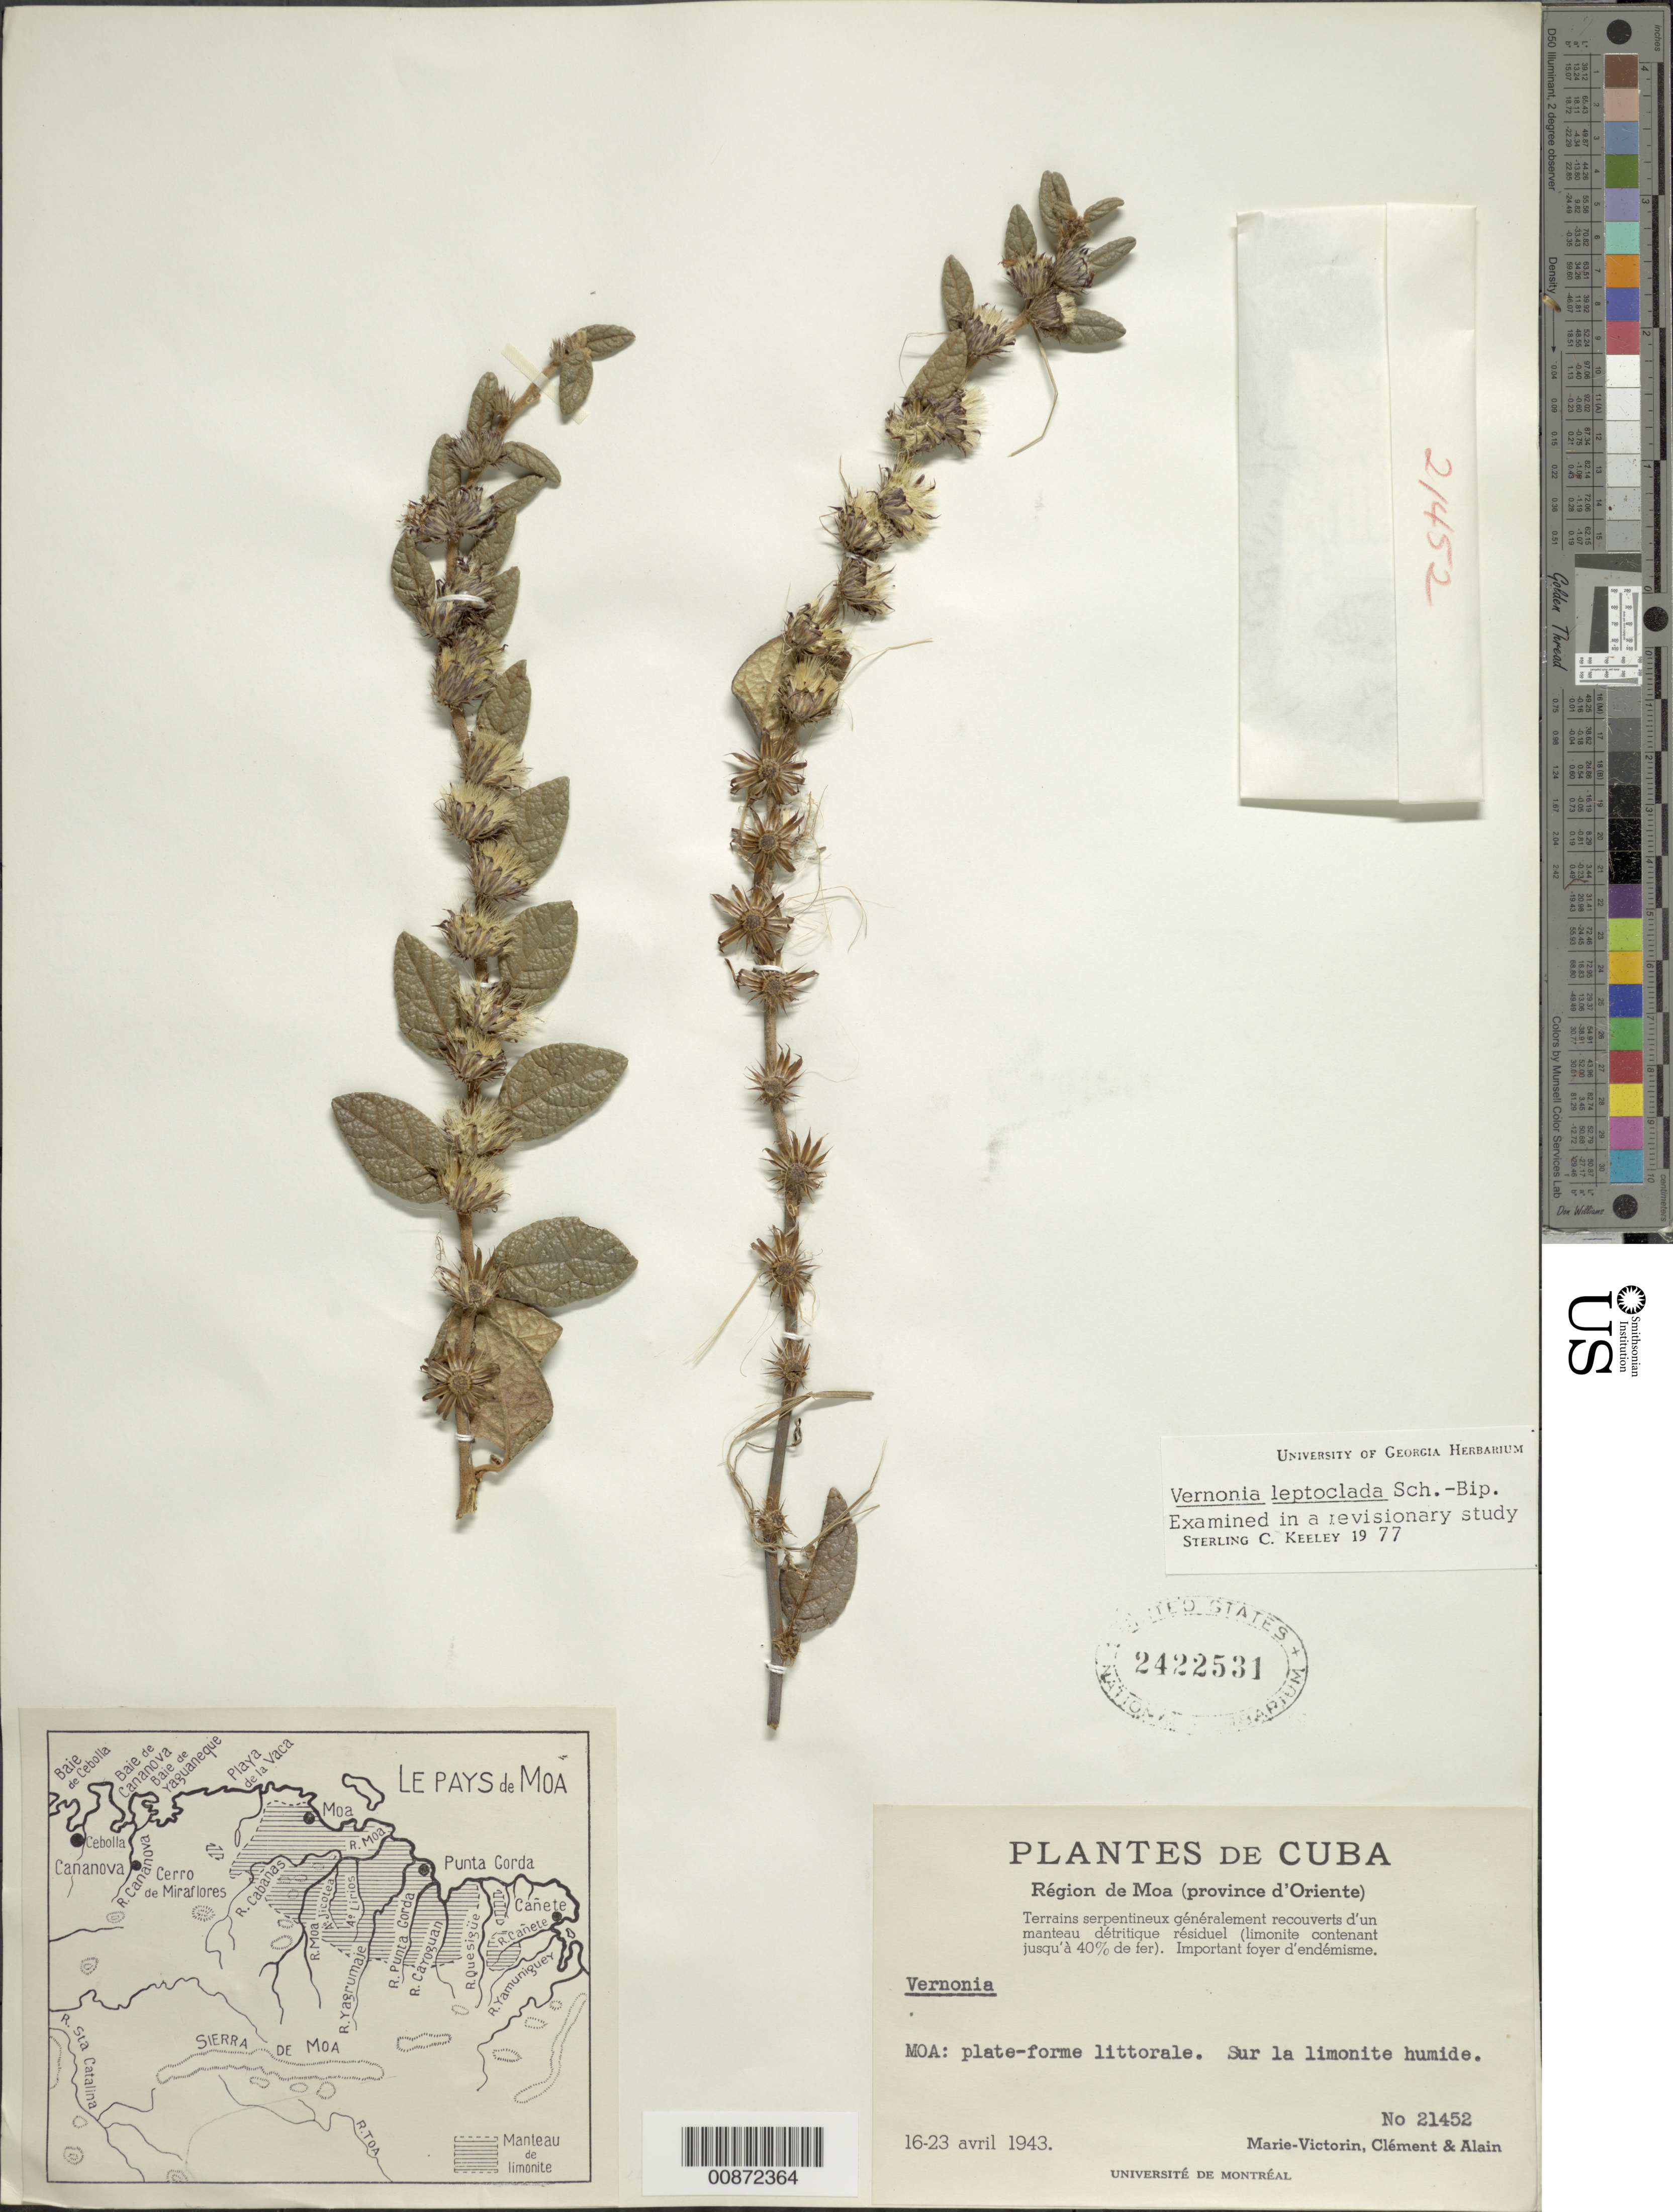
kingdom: Plantae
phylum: Tracheophyta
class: Magnoliopsida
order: Asterales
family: Asteraceae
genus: Lepidaploa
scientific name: Lepidaploa leptoclada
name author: (Sch. Bip.) H. Rob.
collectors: Fr. Marie-Victorin, Bro. Clemente & A. H. Liogier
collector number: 21452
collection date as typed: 16 Apr 1942 to 23 Apr 1942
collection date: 1942-04-16/1942-04-23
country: Cuba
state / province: Holguín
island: Cuba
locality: Région de Moa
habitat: Plate-forme littorale. Sur la limonite humide.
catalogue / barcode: US 2422531